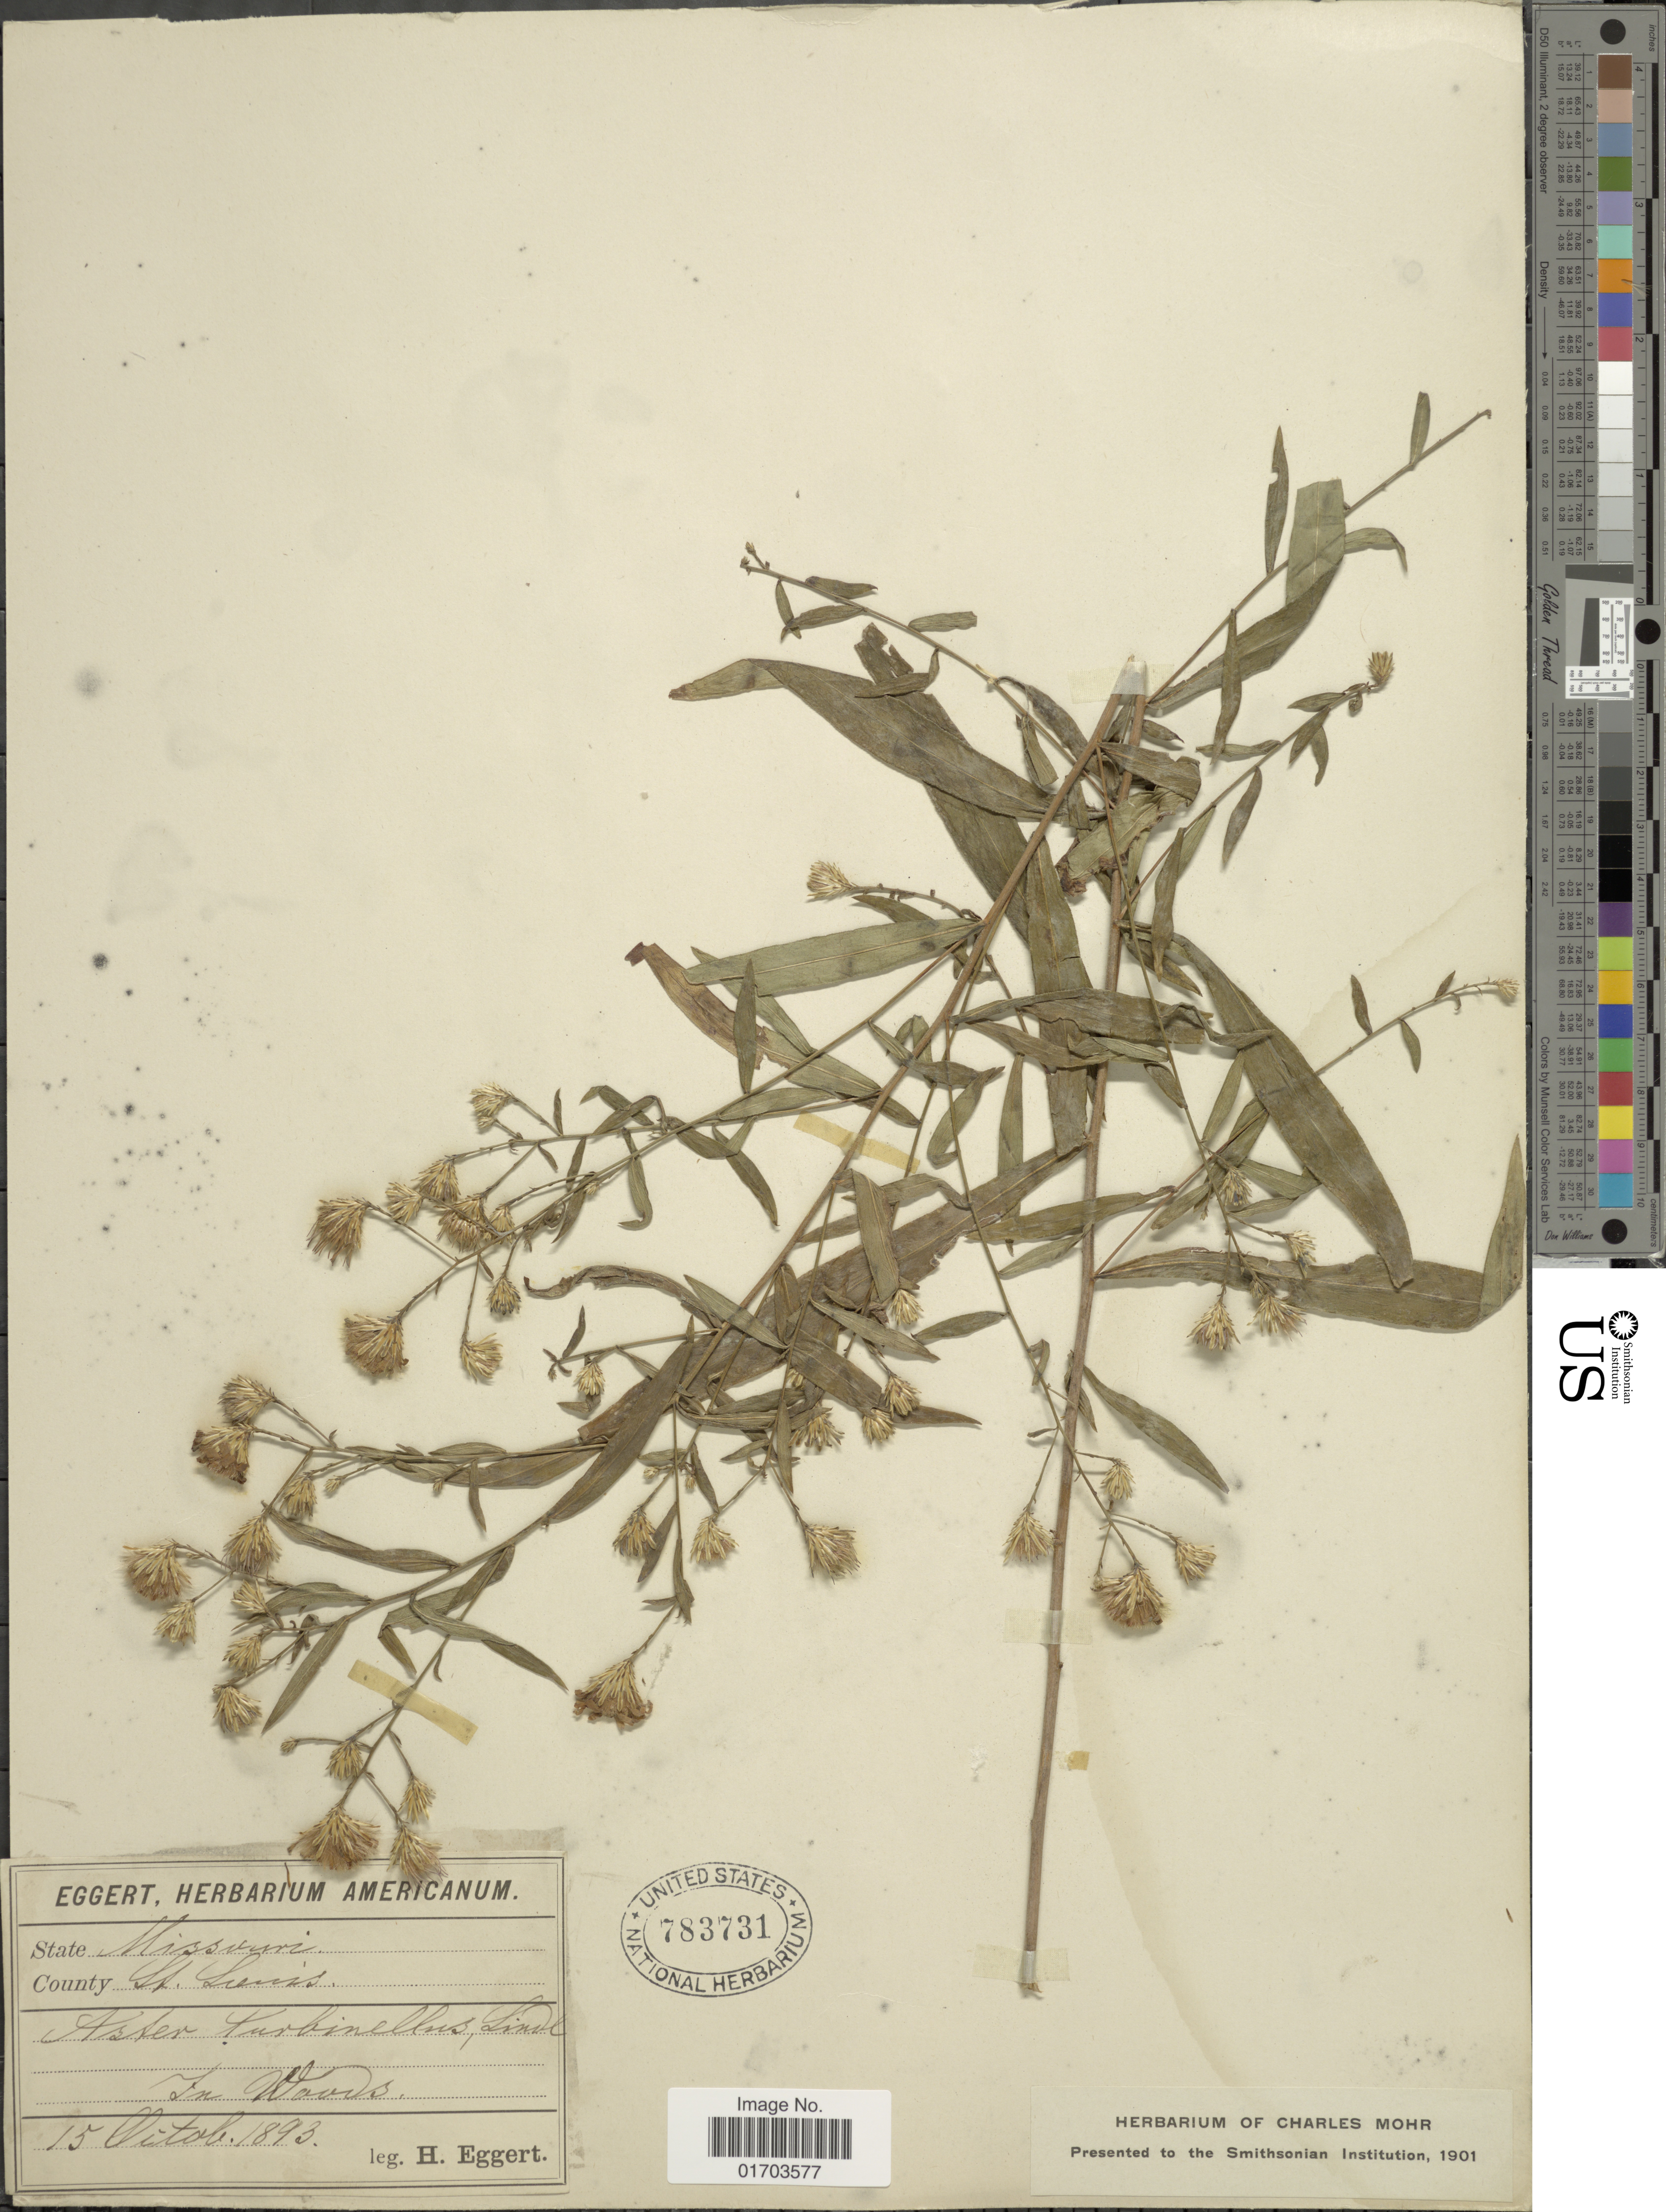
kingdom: Plantae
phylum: Tracheophyta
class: Magnoliopsida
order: Asterales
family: Asteraceae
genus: Symphyotrichum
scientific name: Symphyotrichum turbinellum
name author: (Lindl.) G.L. Nesom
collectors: H. Eggert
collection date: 1893-10-15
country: United States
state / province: Missouri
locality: State Missouri. County St. Louis. In Woods.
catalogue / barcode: US 783731